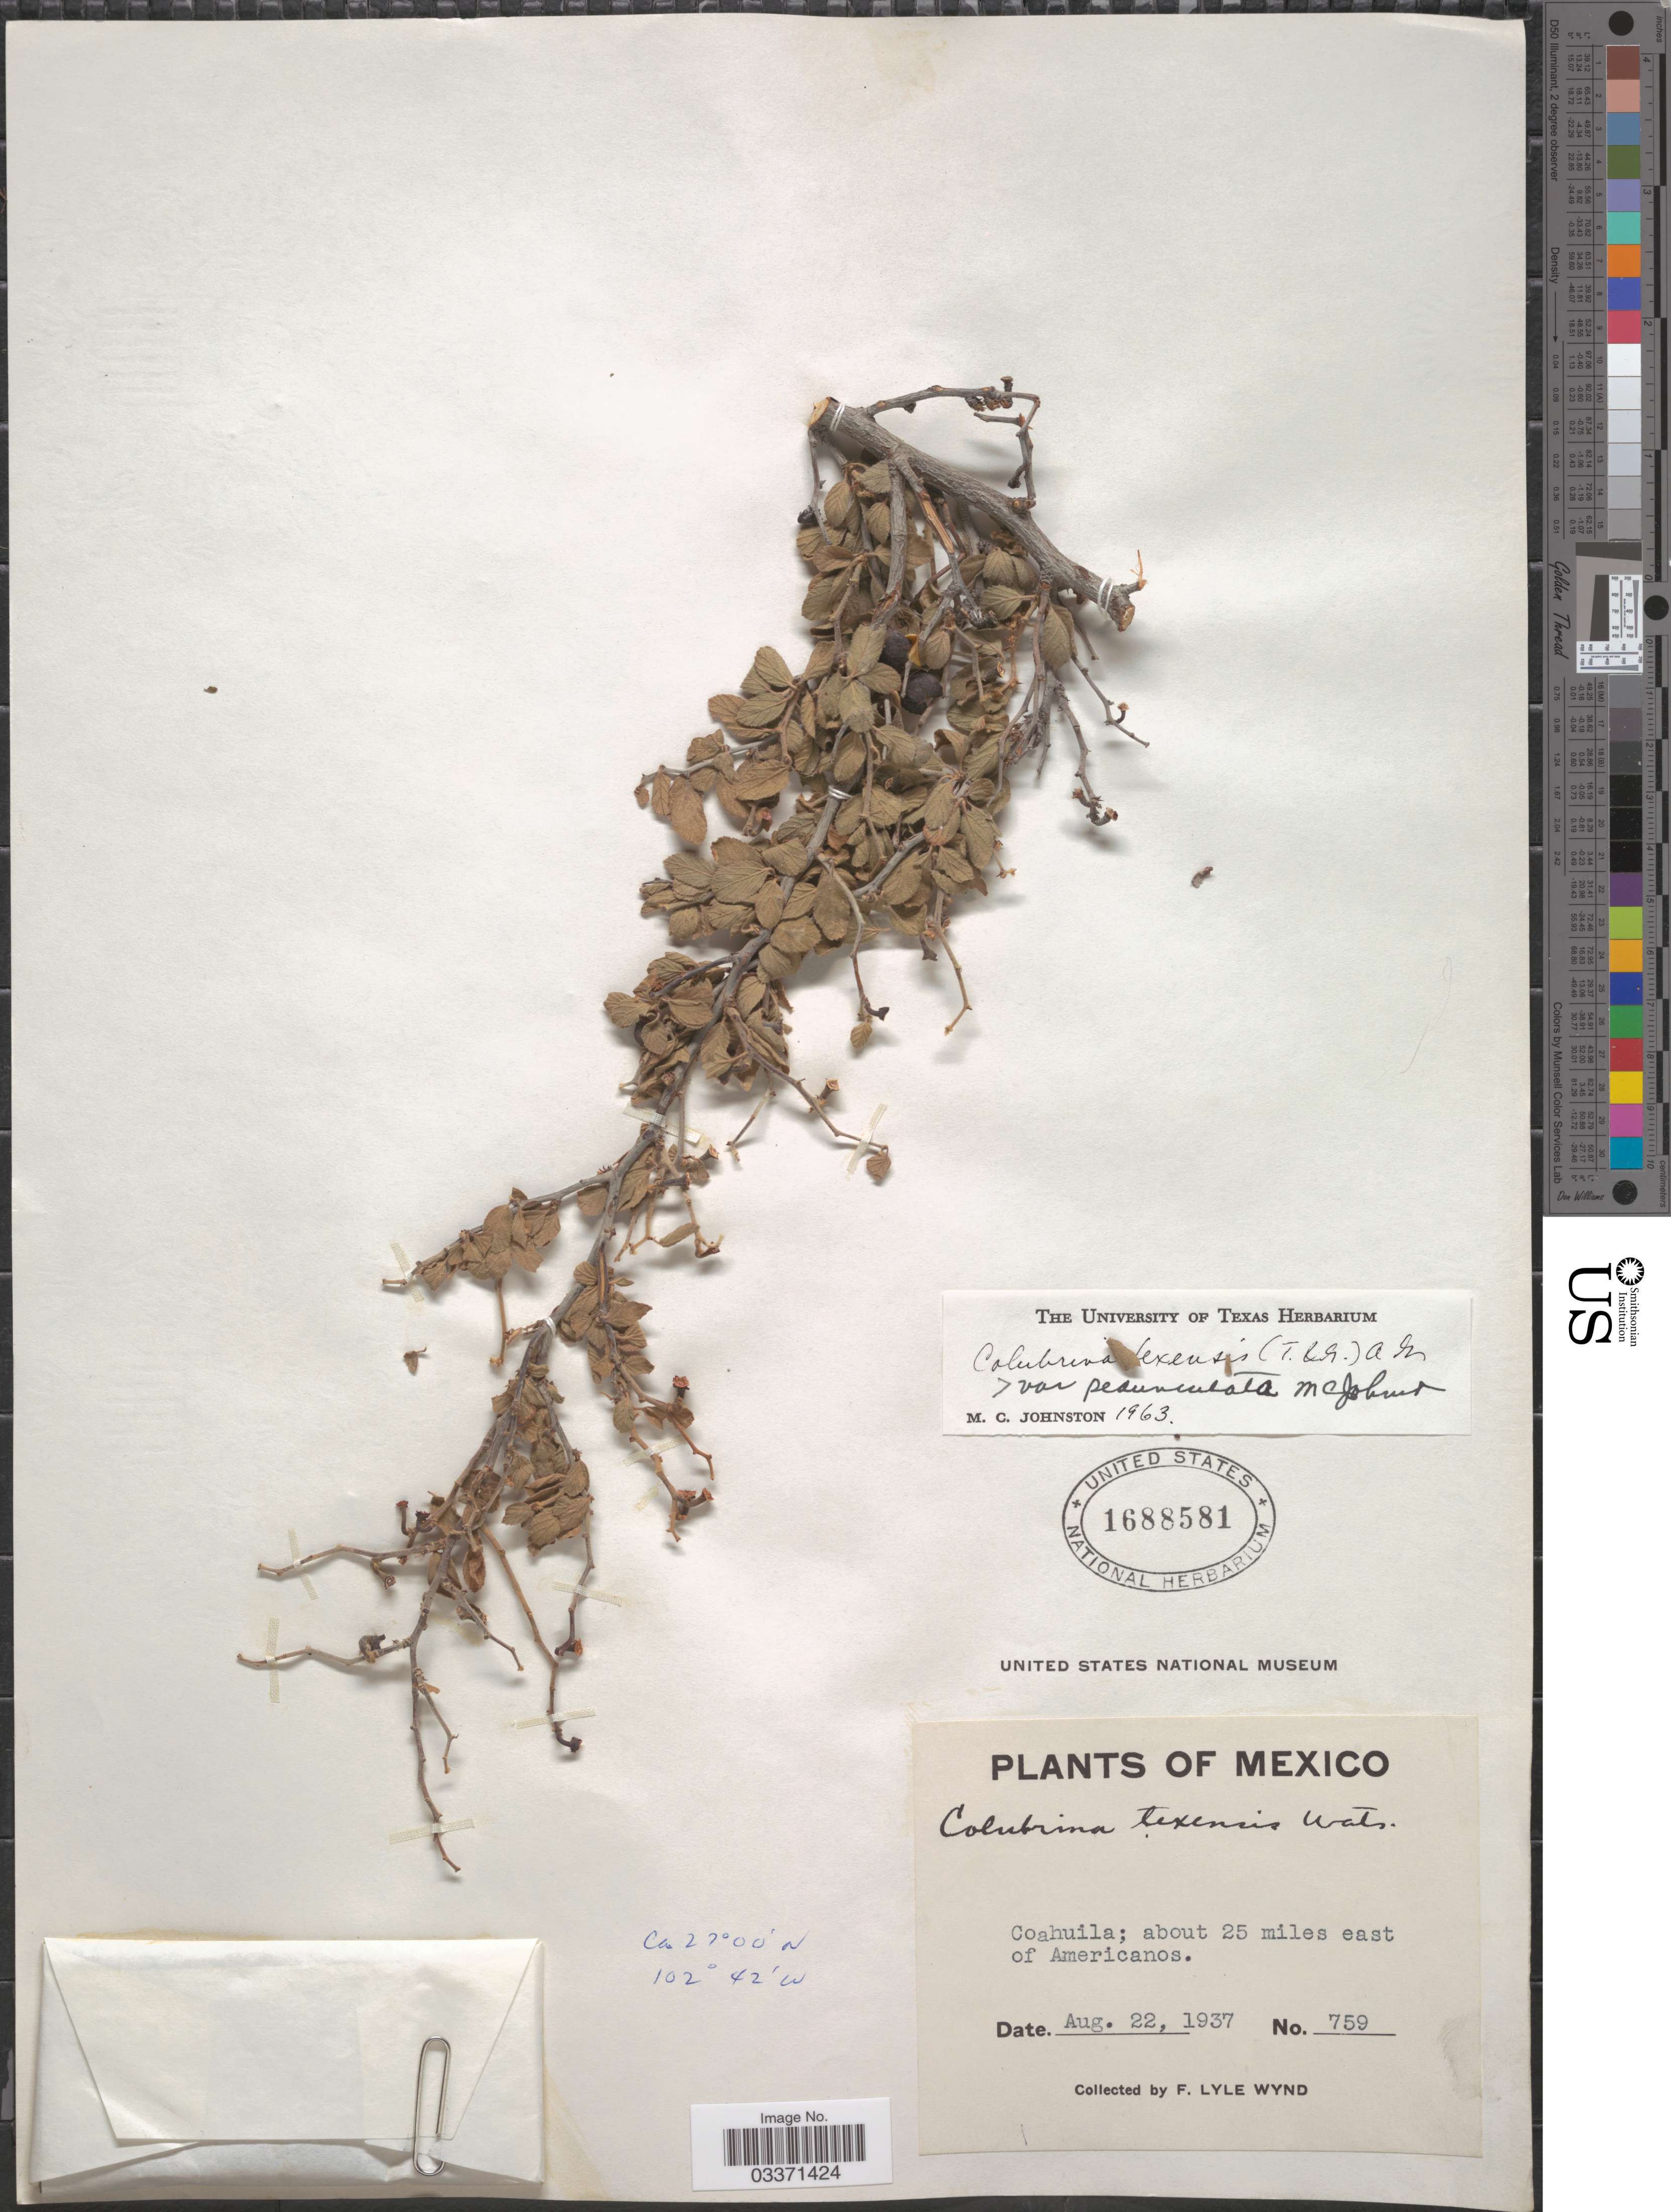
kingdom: Plantae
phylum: Tracheophyta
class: Magnoliopsida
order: Rosales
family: Rhamnaceae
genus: Colubrina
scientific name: Colubrina texensis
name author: (Torr. & A. Gray) A. Gray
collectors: F. L. Wynd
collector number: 759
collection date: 1937-08-22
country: Mexico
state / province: Coahuila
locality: About 25 miles east of Americanos.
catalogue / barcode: US 1688581